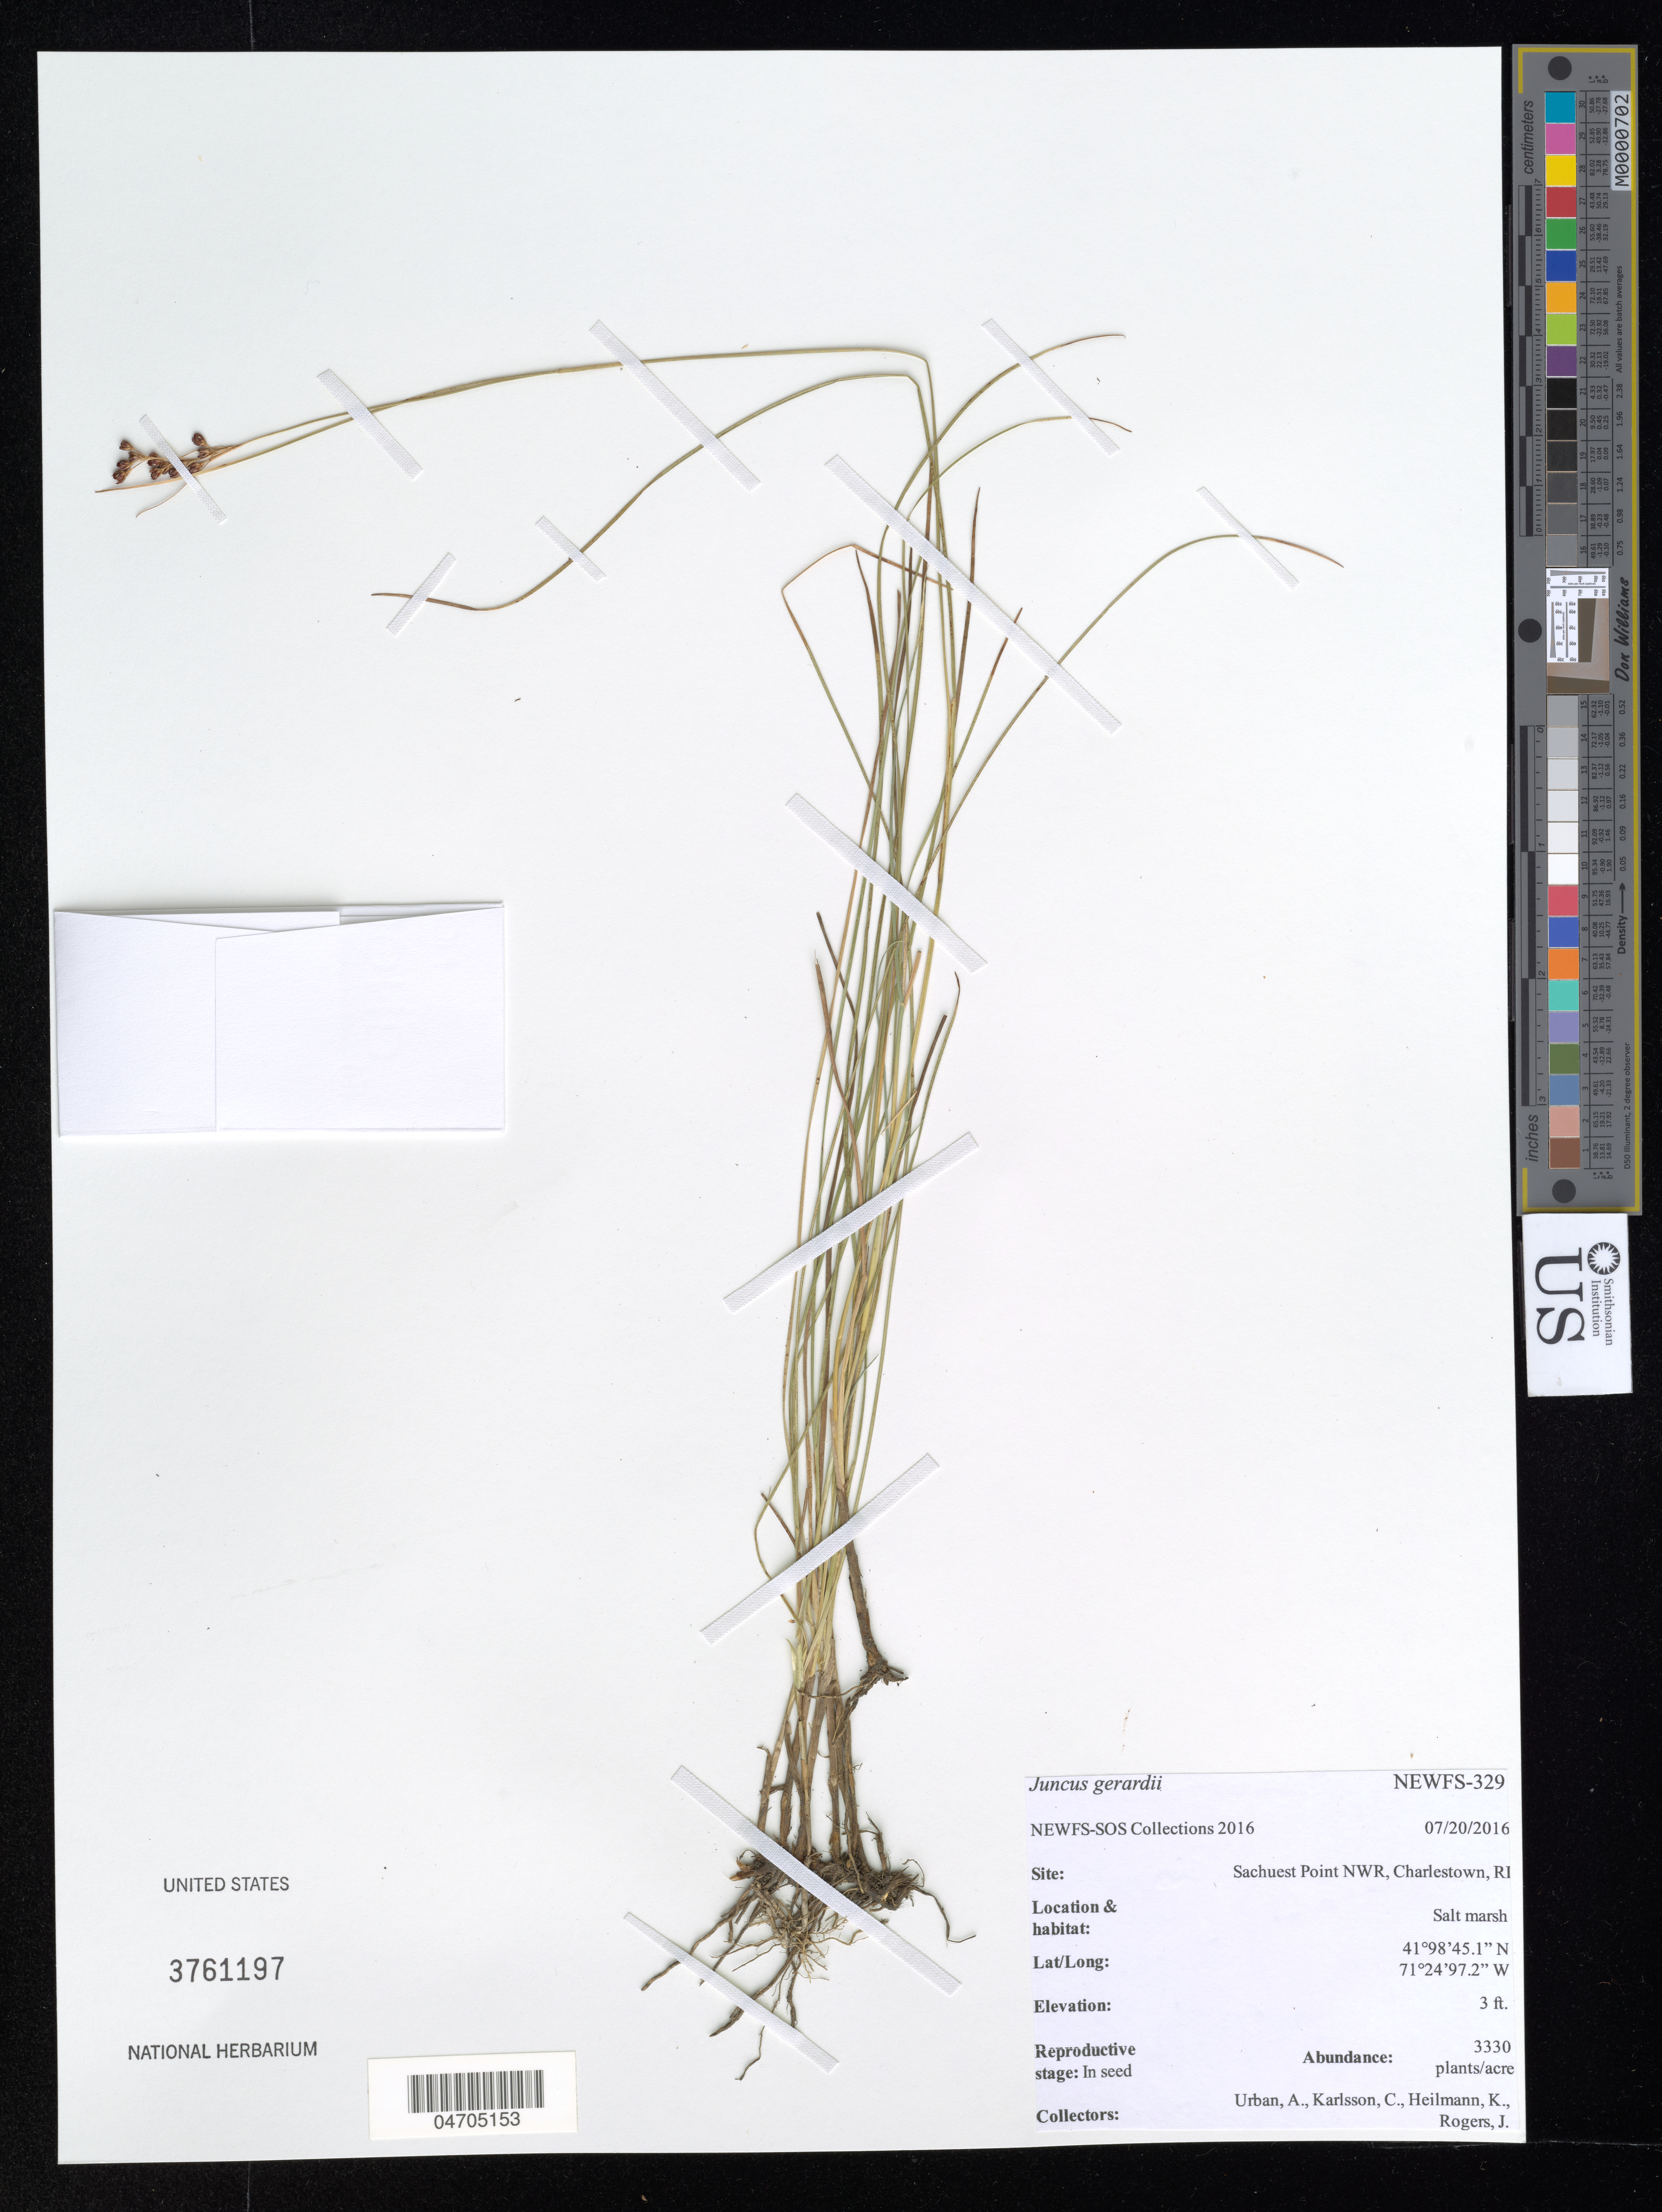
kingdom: Plantae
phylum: Tracheophyta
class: Liliopsida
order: Poales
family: Juncaceae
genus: Juncus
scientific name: Juncus gerardi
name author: Loisel.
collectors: A. Urban, C. Karlsson, K. Heilmann & J. Rogers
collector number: NEWFS-329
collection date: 2016-07-20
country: United States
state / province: Rhode Island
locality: Site: Sachuest Point NWR, Charlestown, RI. Salt marsh.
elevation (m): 1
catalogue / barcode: US 3761197